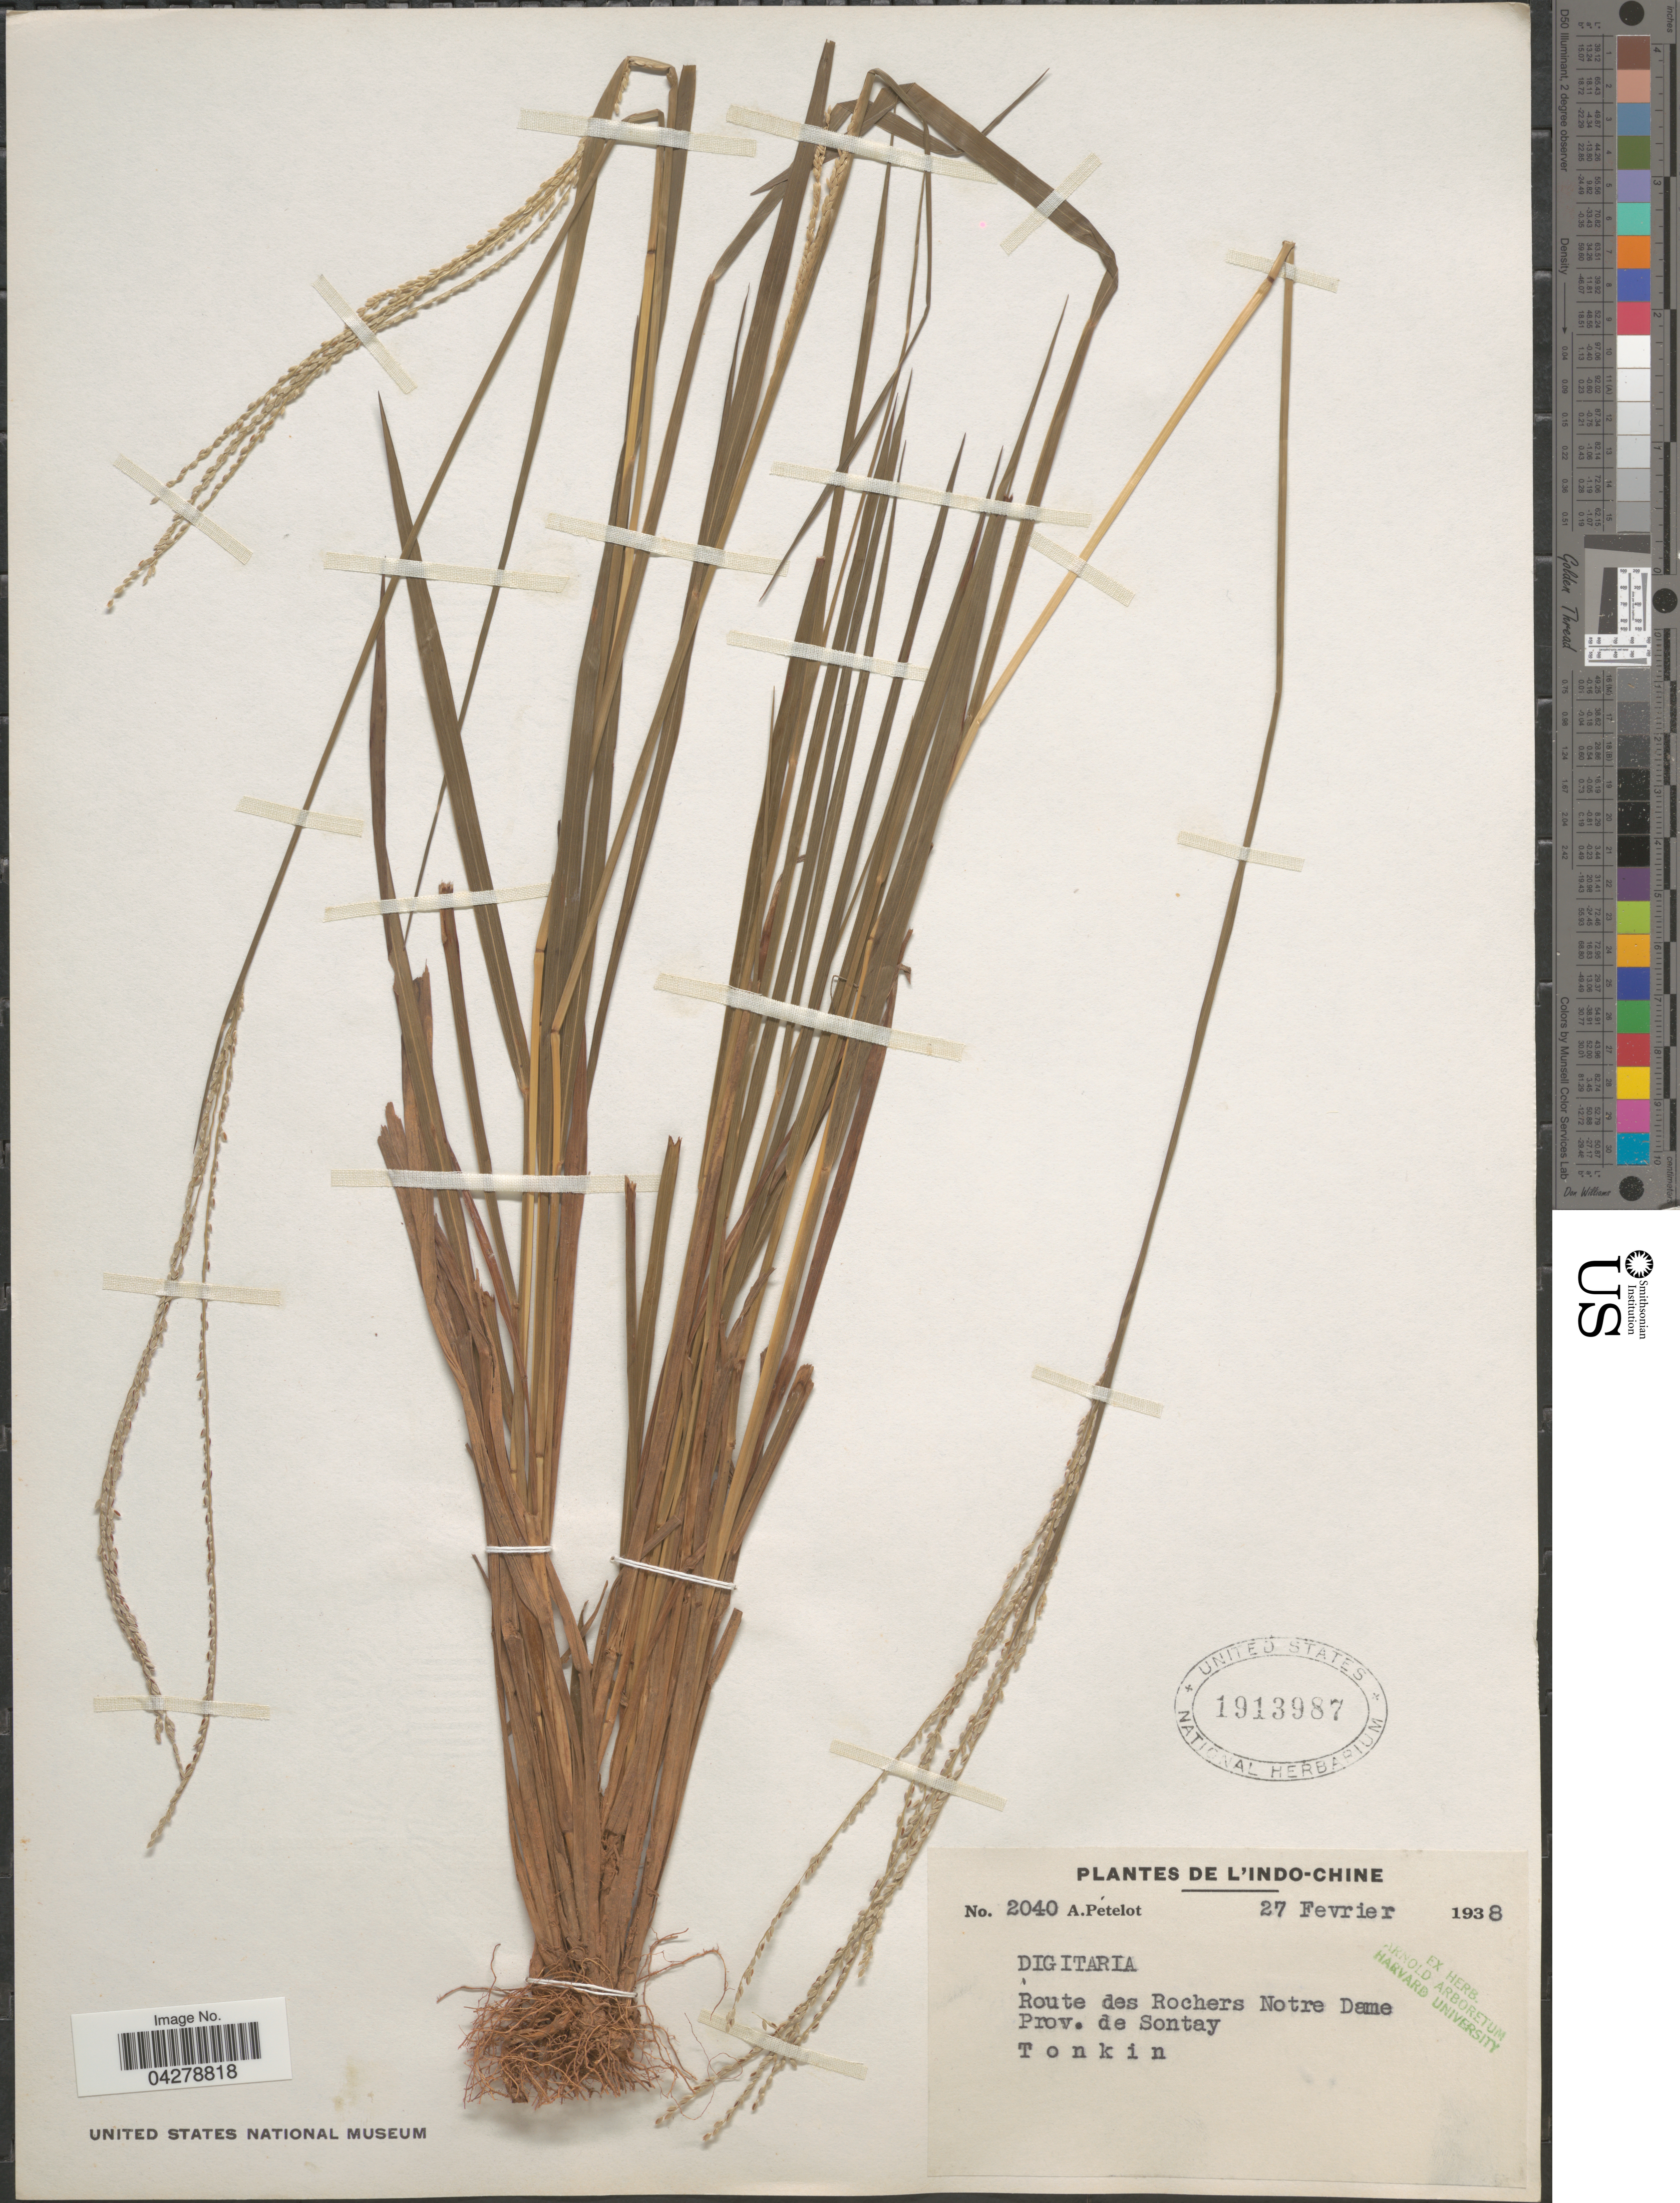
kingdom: Plantae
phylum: Tracheophyta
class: Liliopsida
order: Poales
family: Poaceae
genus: Digitaria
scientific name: Digitaria sp.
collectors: A. Petelot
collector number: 2040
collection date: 1938-02-27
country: Vietnam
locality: L'Indo-Chine. Route des Rochers Notre Dame. Prov. de Sontay.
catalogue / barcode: US 1913987